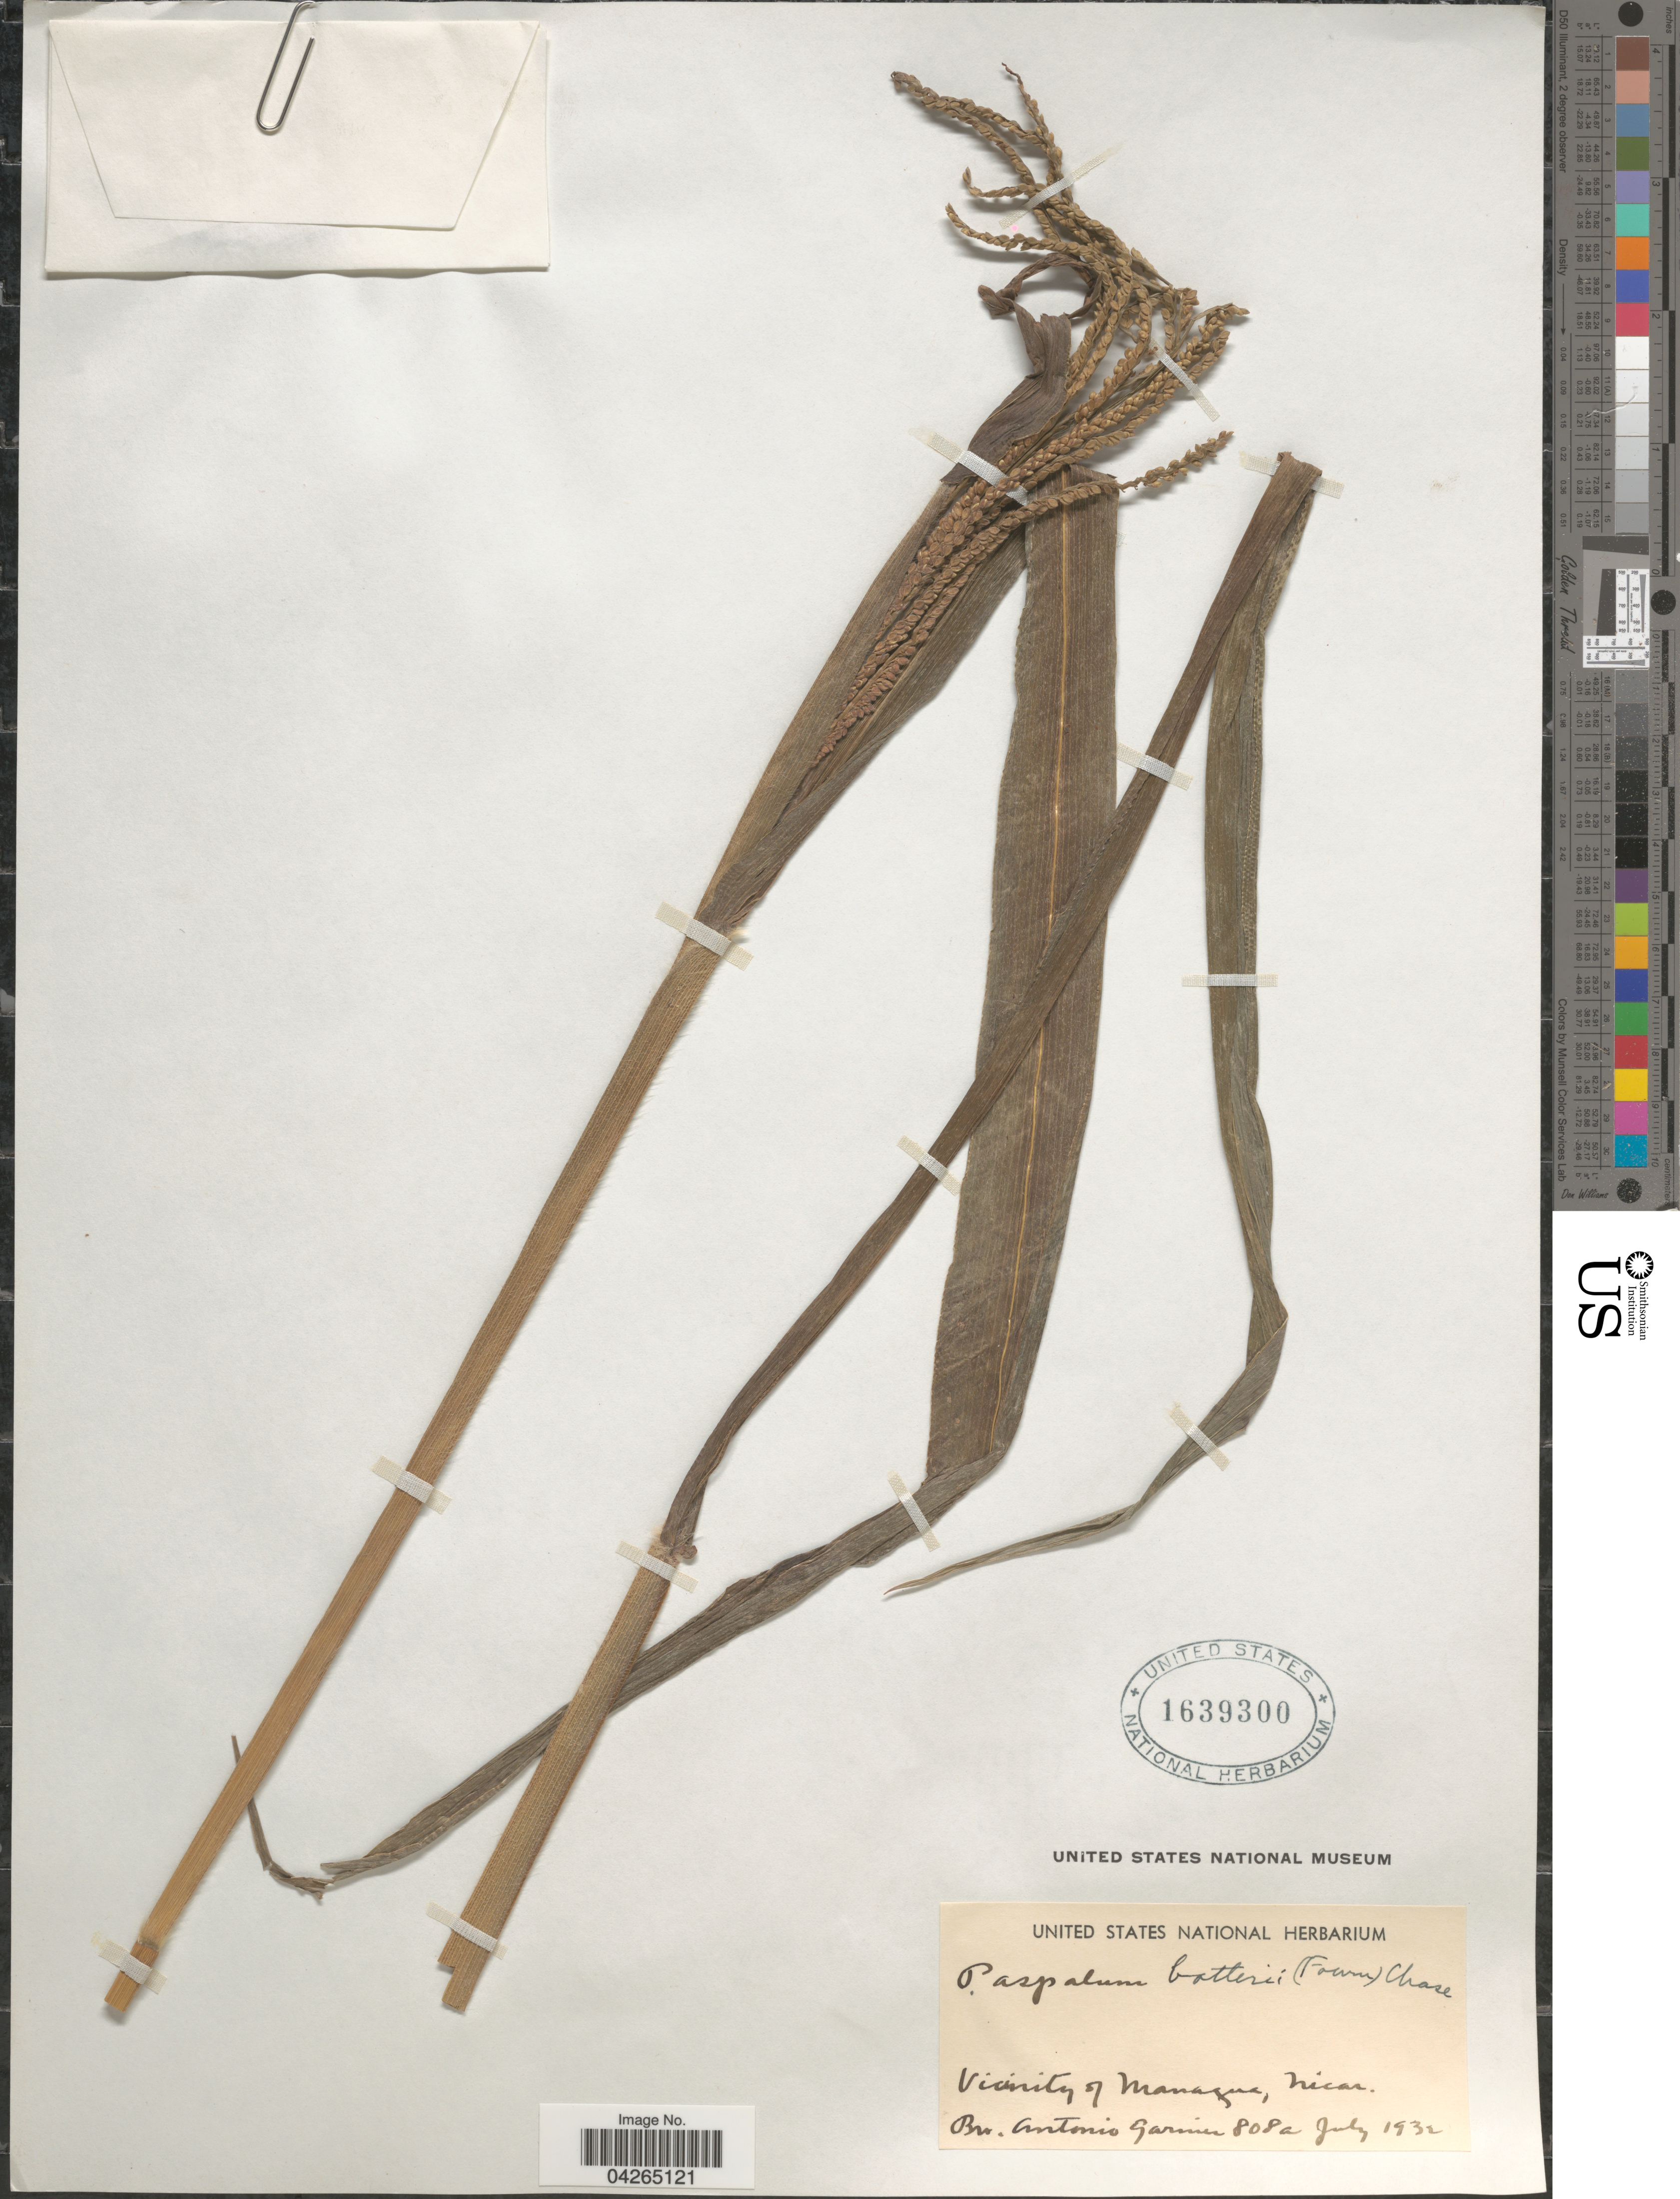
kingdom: Plantae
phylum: Tracheophyta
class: Liliopsida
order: Poales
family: Poaceae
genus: Paspalum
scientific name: Paspalum botterii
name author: (E. Fourn.) Chase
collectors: Bro. A. Garnier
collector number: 808a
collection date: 1932-07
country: Nicaragua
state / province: Managua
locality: Vicinity of Managua.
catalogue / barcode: US 1639300